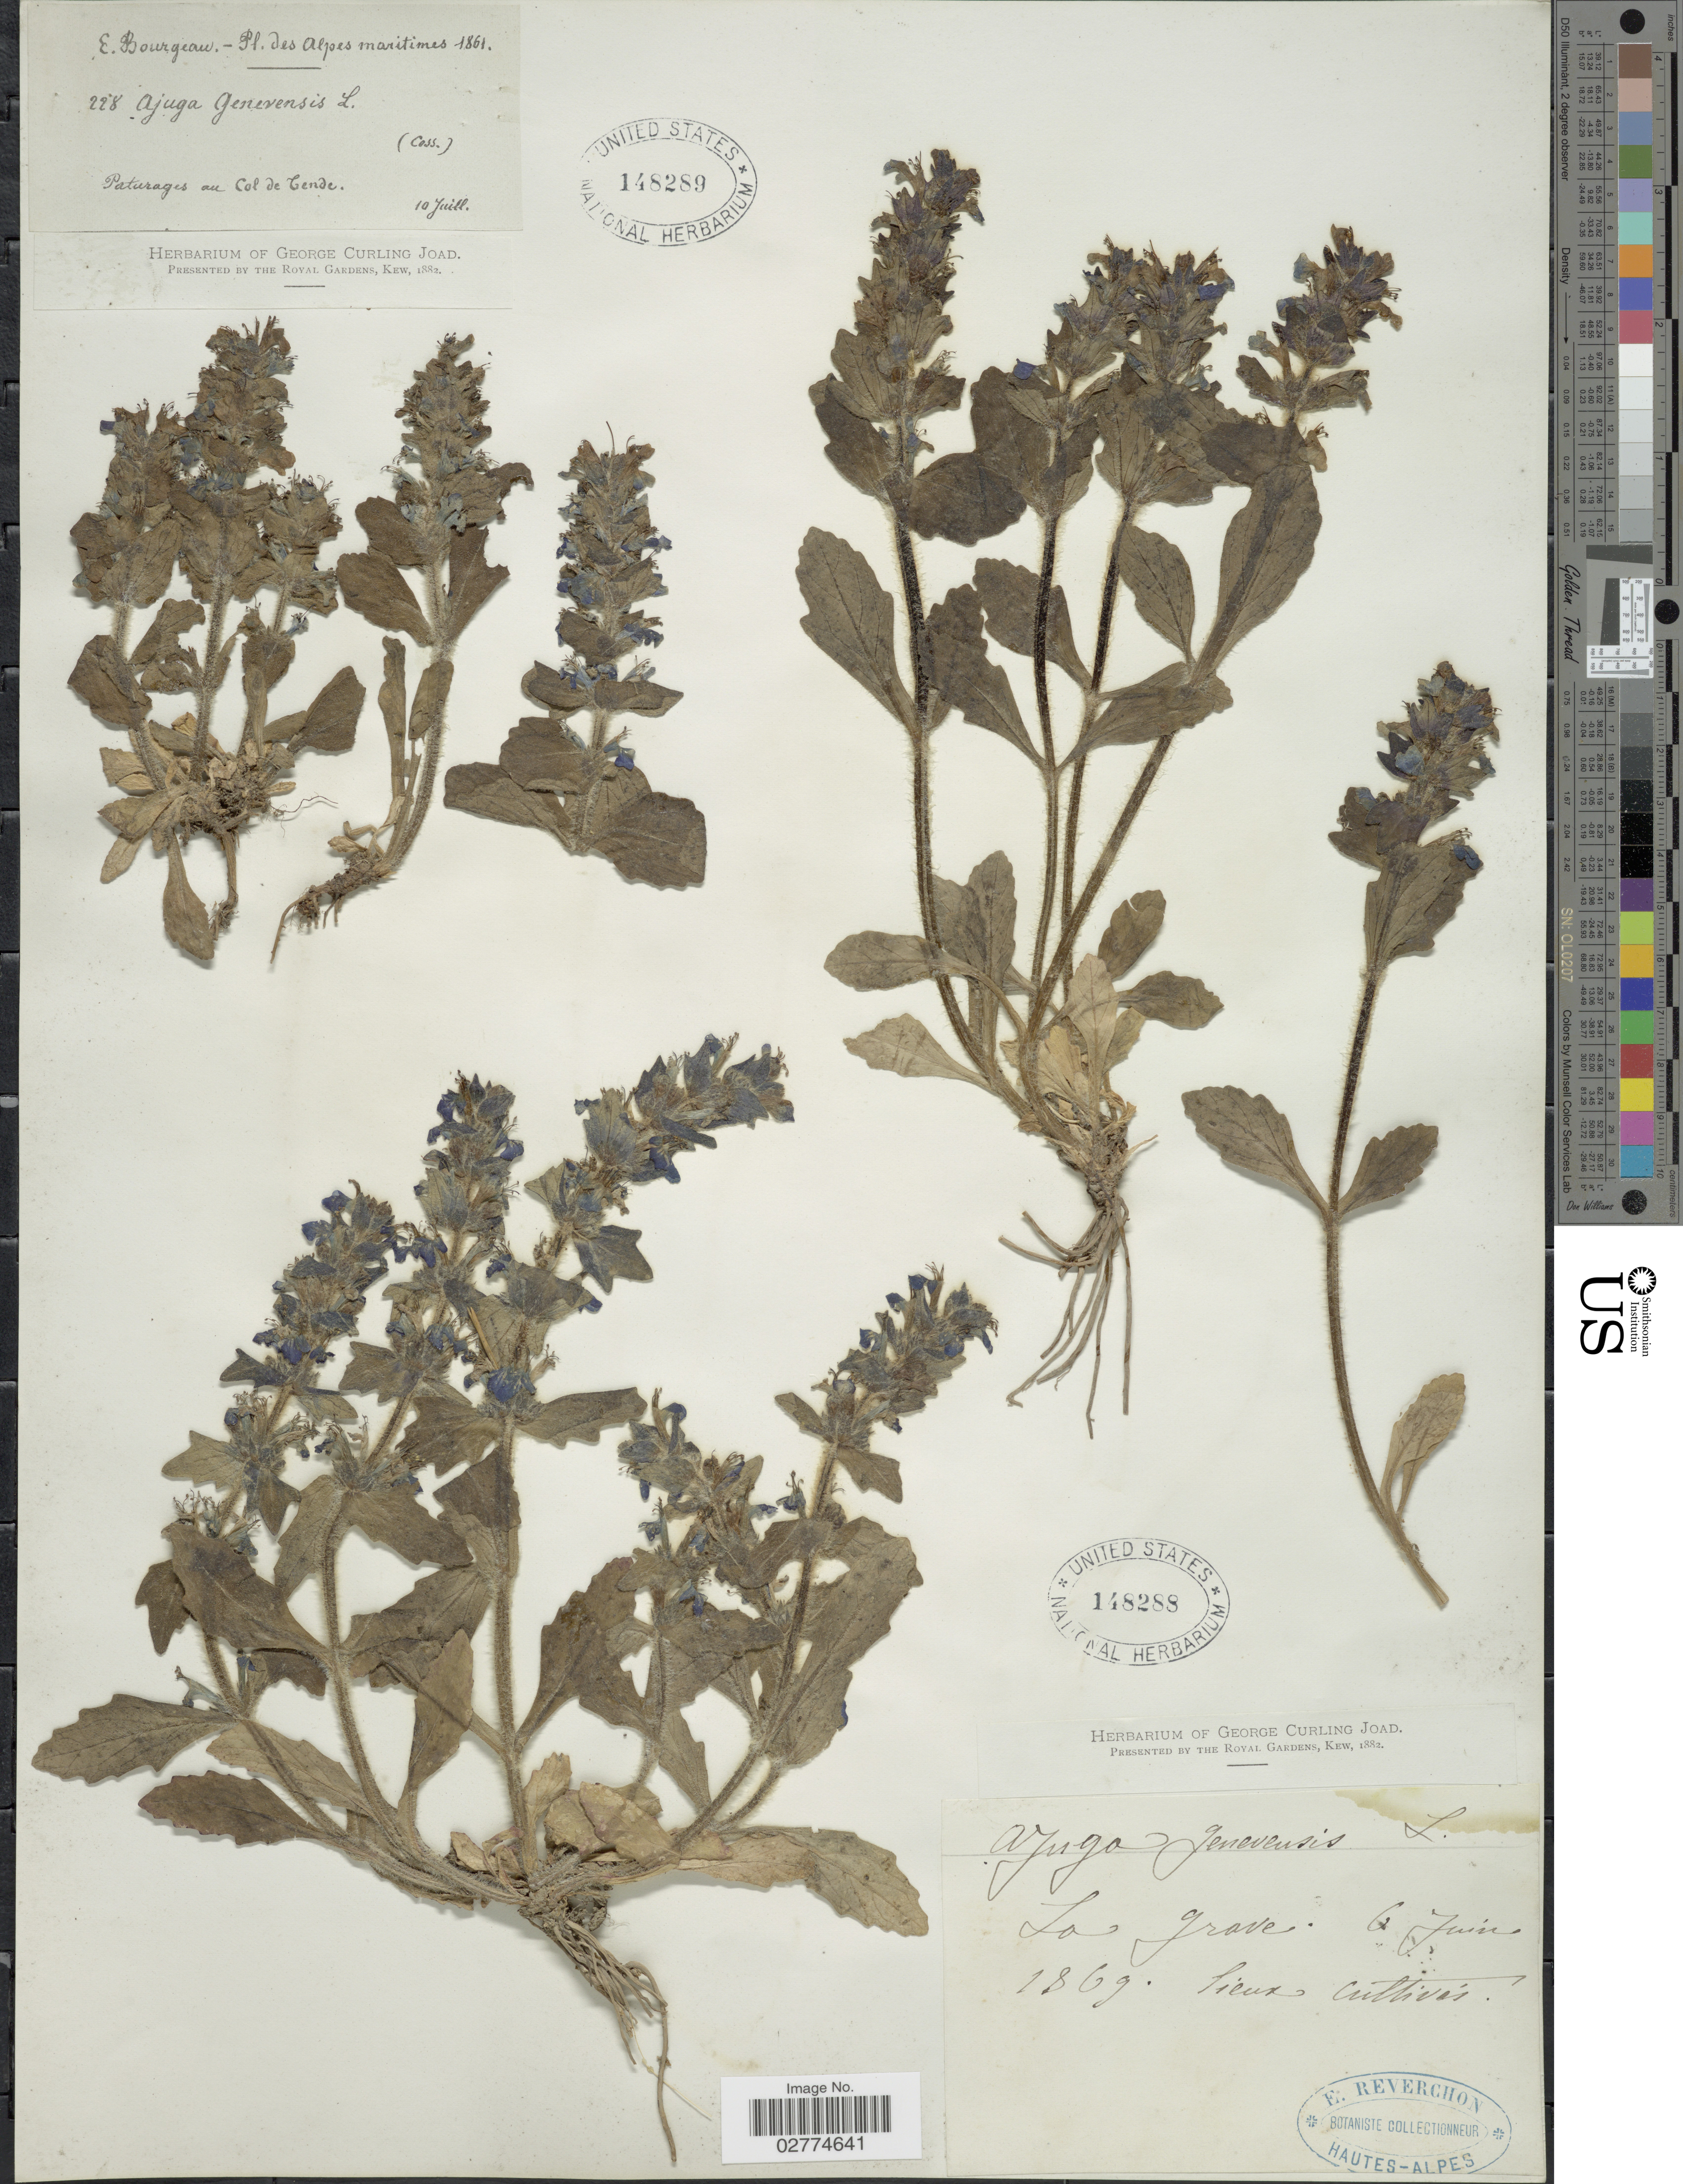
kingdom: Plantae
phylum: Tracheophyta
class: Magnoliopsida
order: Lamiales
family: Lamiaceae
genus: Ajuga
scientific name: Ajuga genevensis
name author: L.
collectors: E. Reverchon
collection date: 1869-06-06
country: France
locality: La Grave.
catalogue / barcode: US 148288